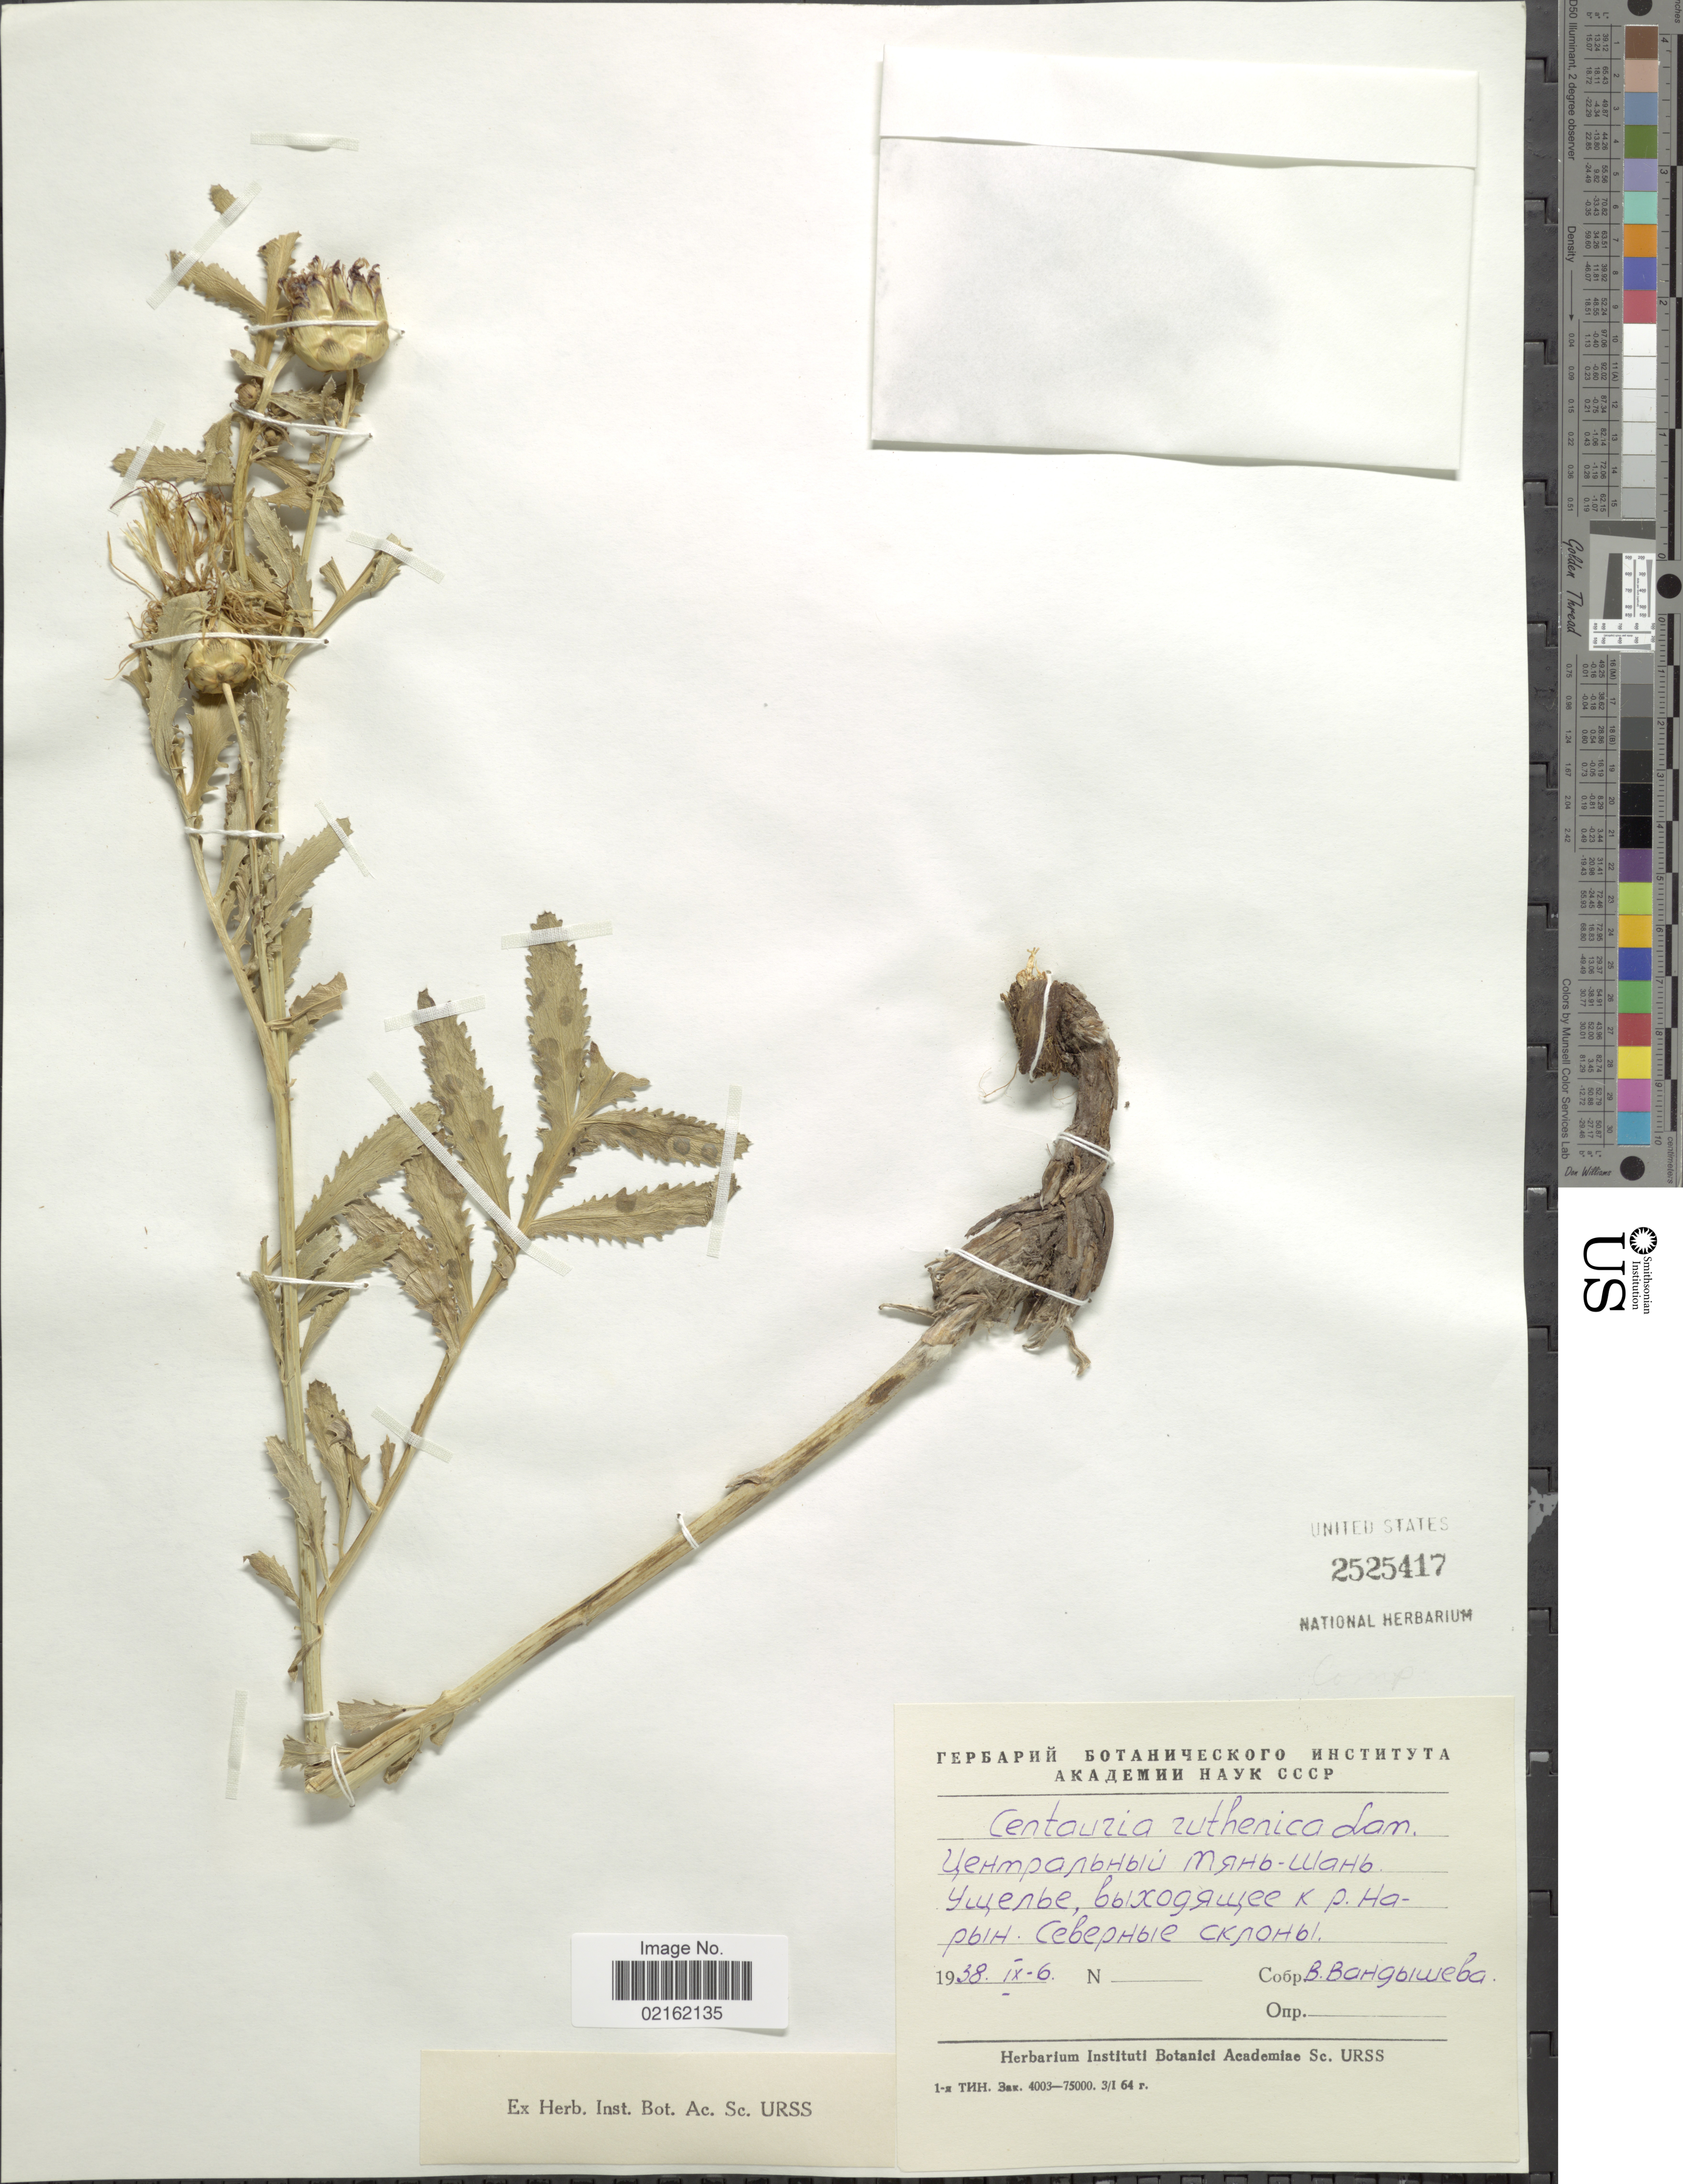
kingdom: Plantae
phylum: Tracheophyta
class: Magnoliopsida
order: Asterales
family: Asteraceae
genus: Rhaponticoides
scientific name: Rhaponticoides ruthenica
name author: (Lam.) M.V.Agab. & Greuter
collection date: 1938-09-06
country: Kyrgyzstan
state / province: Naryn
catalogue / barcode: US 2525417